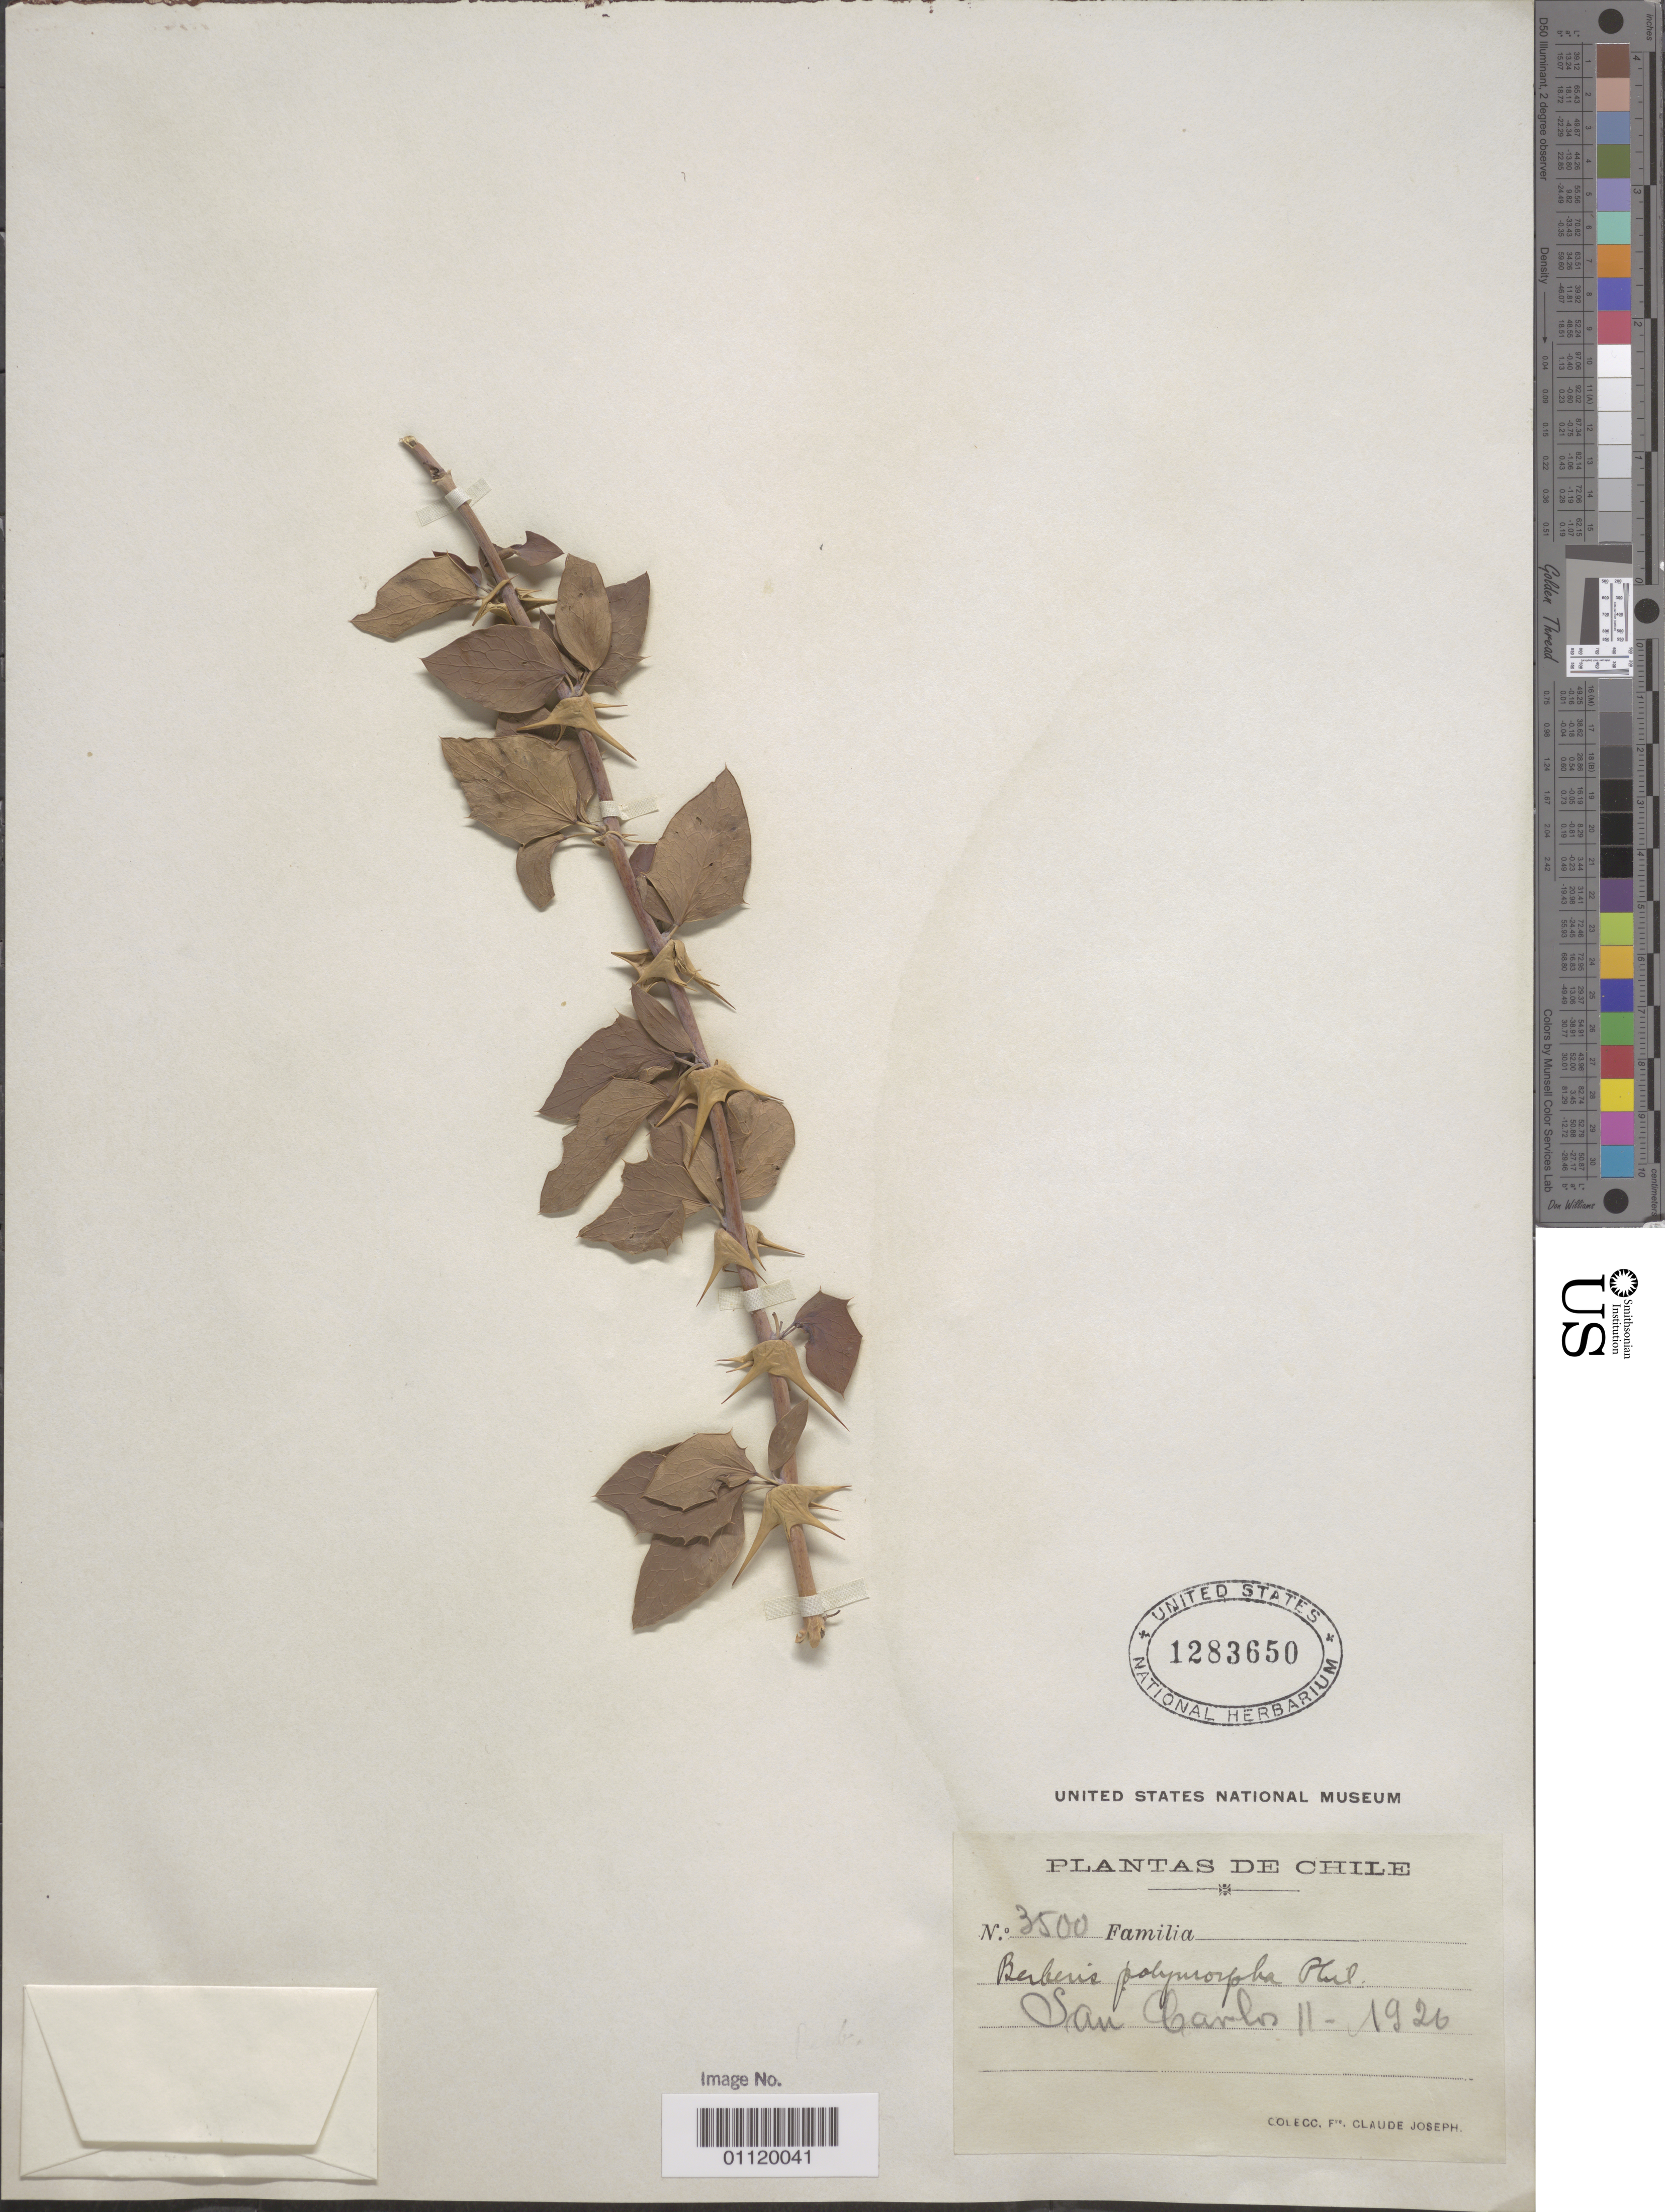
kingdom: Plantae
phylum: Tracheophyta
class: Magnoliopsida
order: Ranunculales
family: Berberidaceae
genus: Berberis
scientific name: Berberis polymorpha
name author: Phil.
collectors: C. Joseph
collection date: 1926-02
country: Chile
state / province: Bio-Bío (VIII)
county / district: Ñuble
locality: San Carlos.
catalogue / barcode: US 1283650